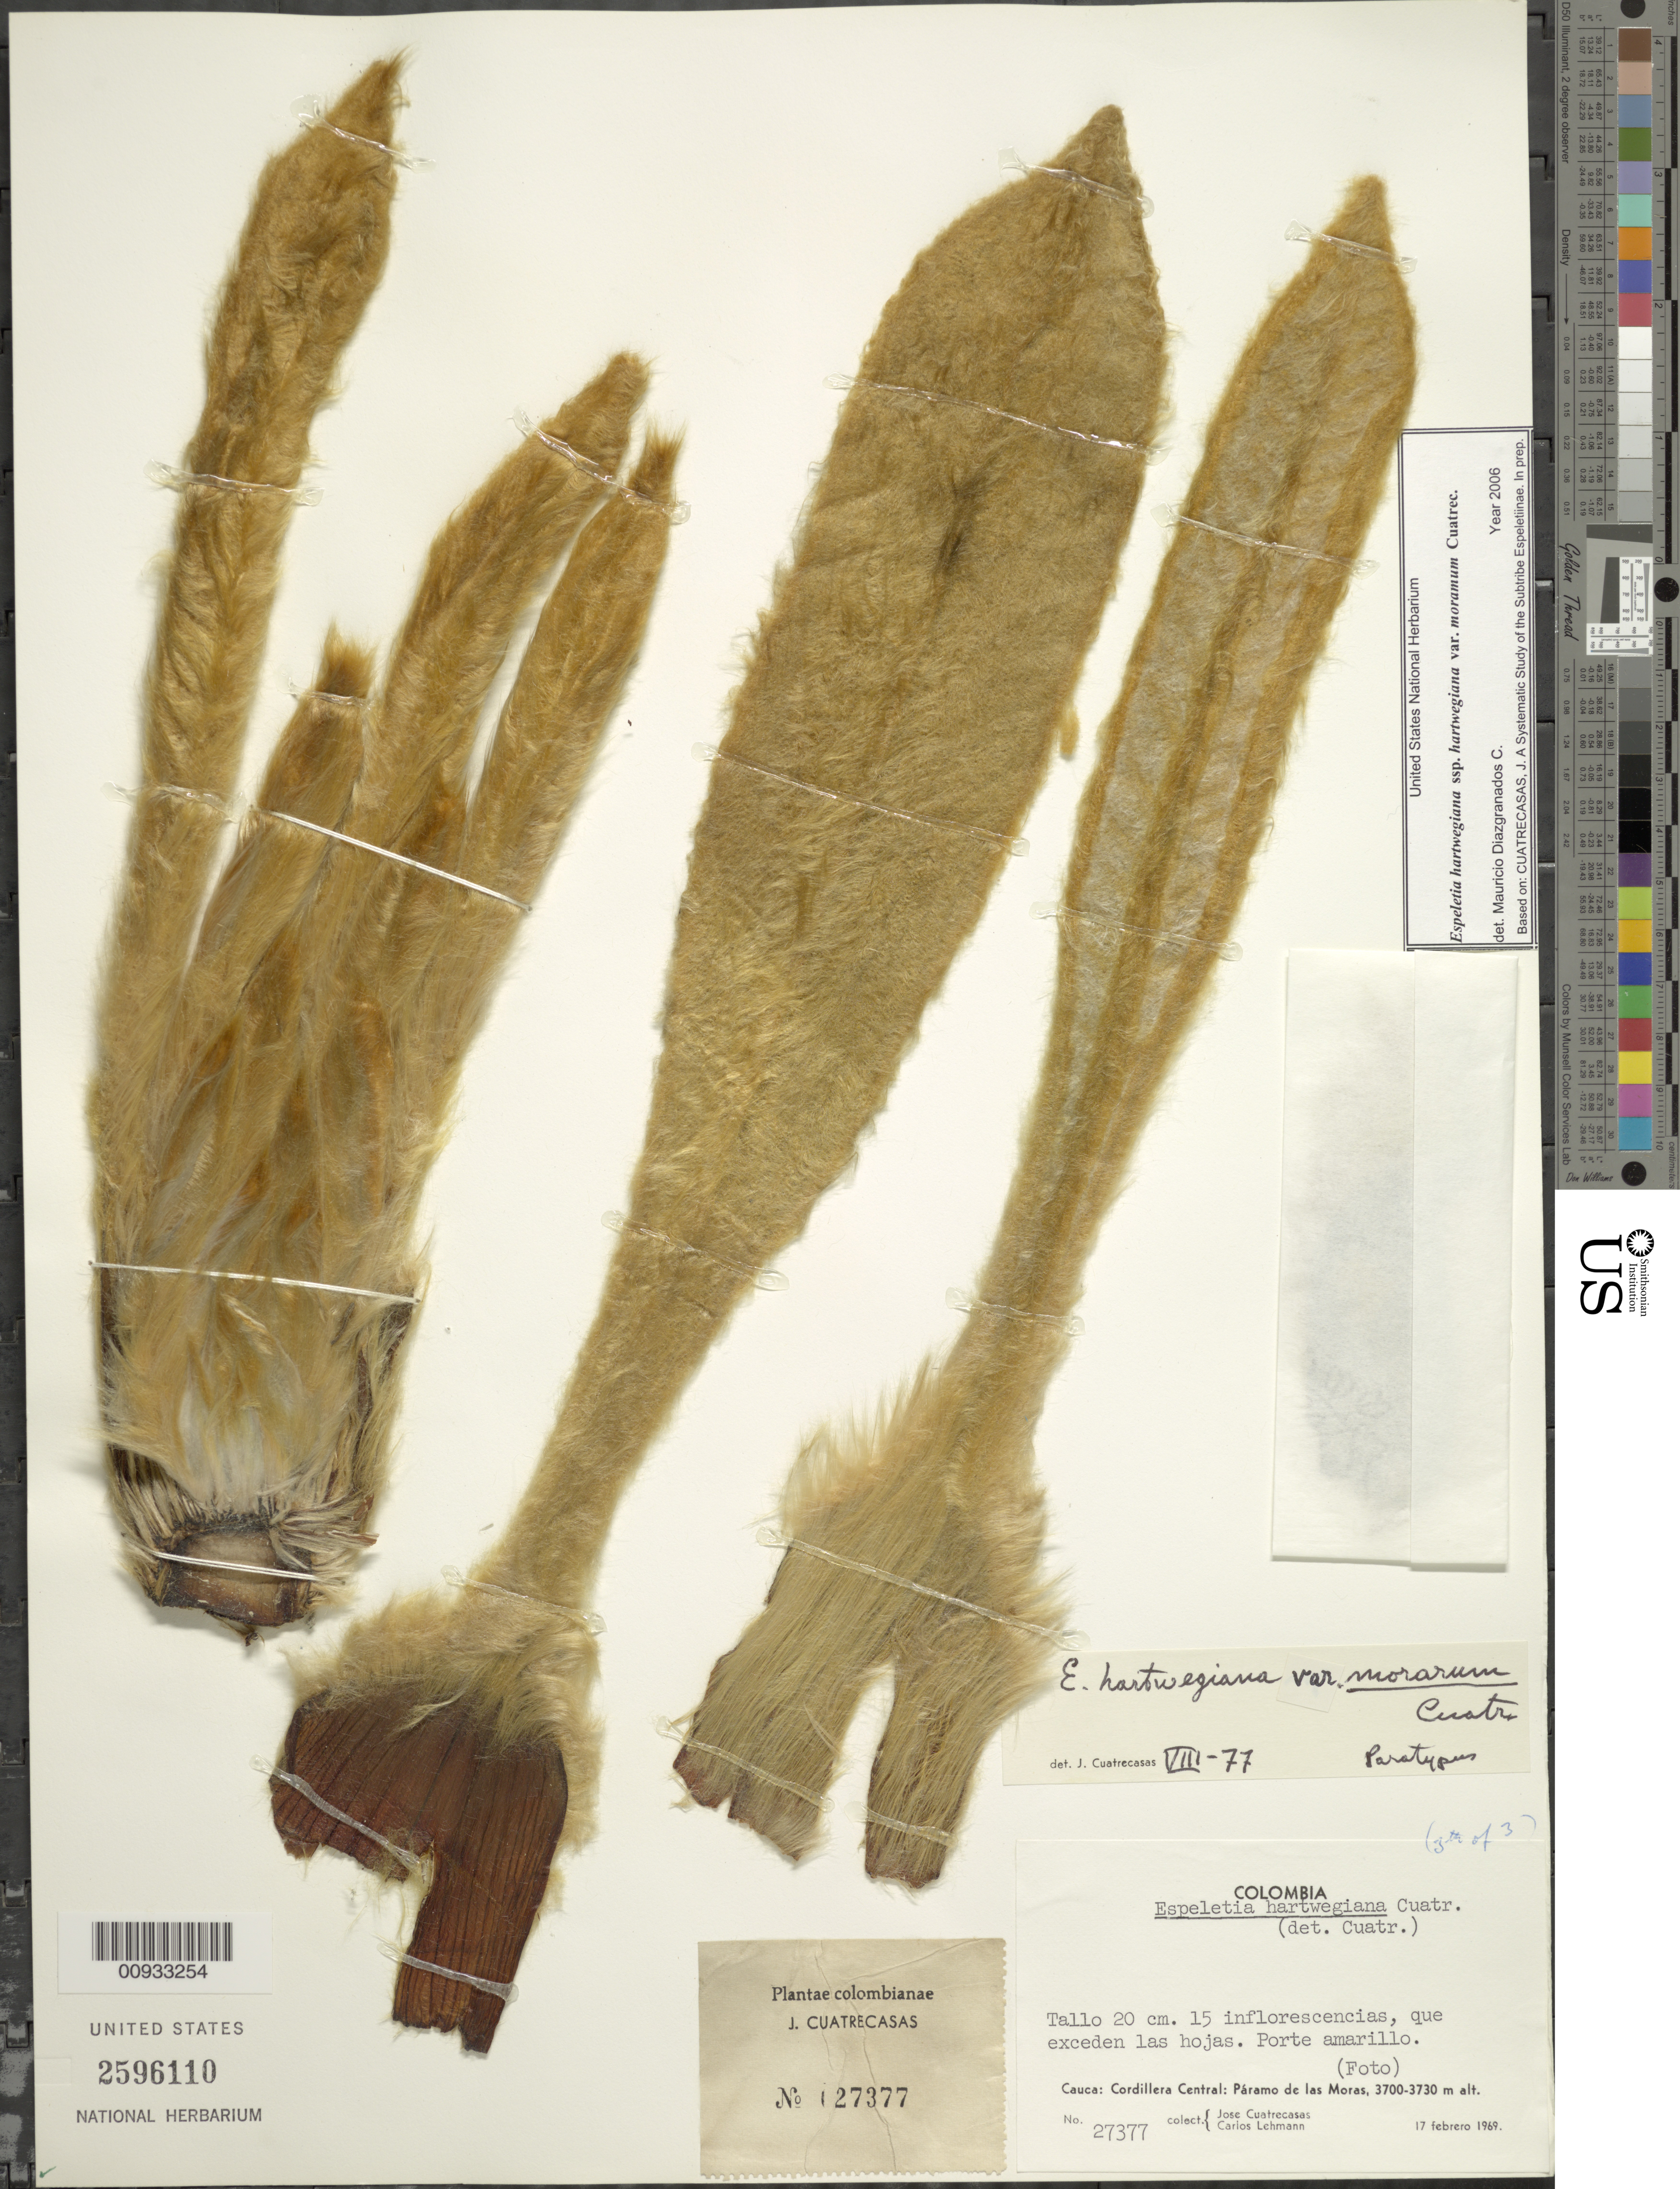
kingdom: Plantae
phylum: Tracheophyta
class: Magnoliopsida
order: Asterales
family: Asteraceae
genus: Espeletia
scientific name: Espeletia hartwegiana var. morarum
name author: Cuatrec.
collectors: J. Cuatrecasas & C. Lehman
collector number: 27377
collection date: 1969-02-17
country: Colombia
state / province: Cauca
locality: Cordillera Central: Paramo de las Moras.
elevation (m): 3700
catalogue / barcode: US 2596110